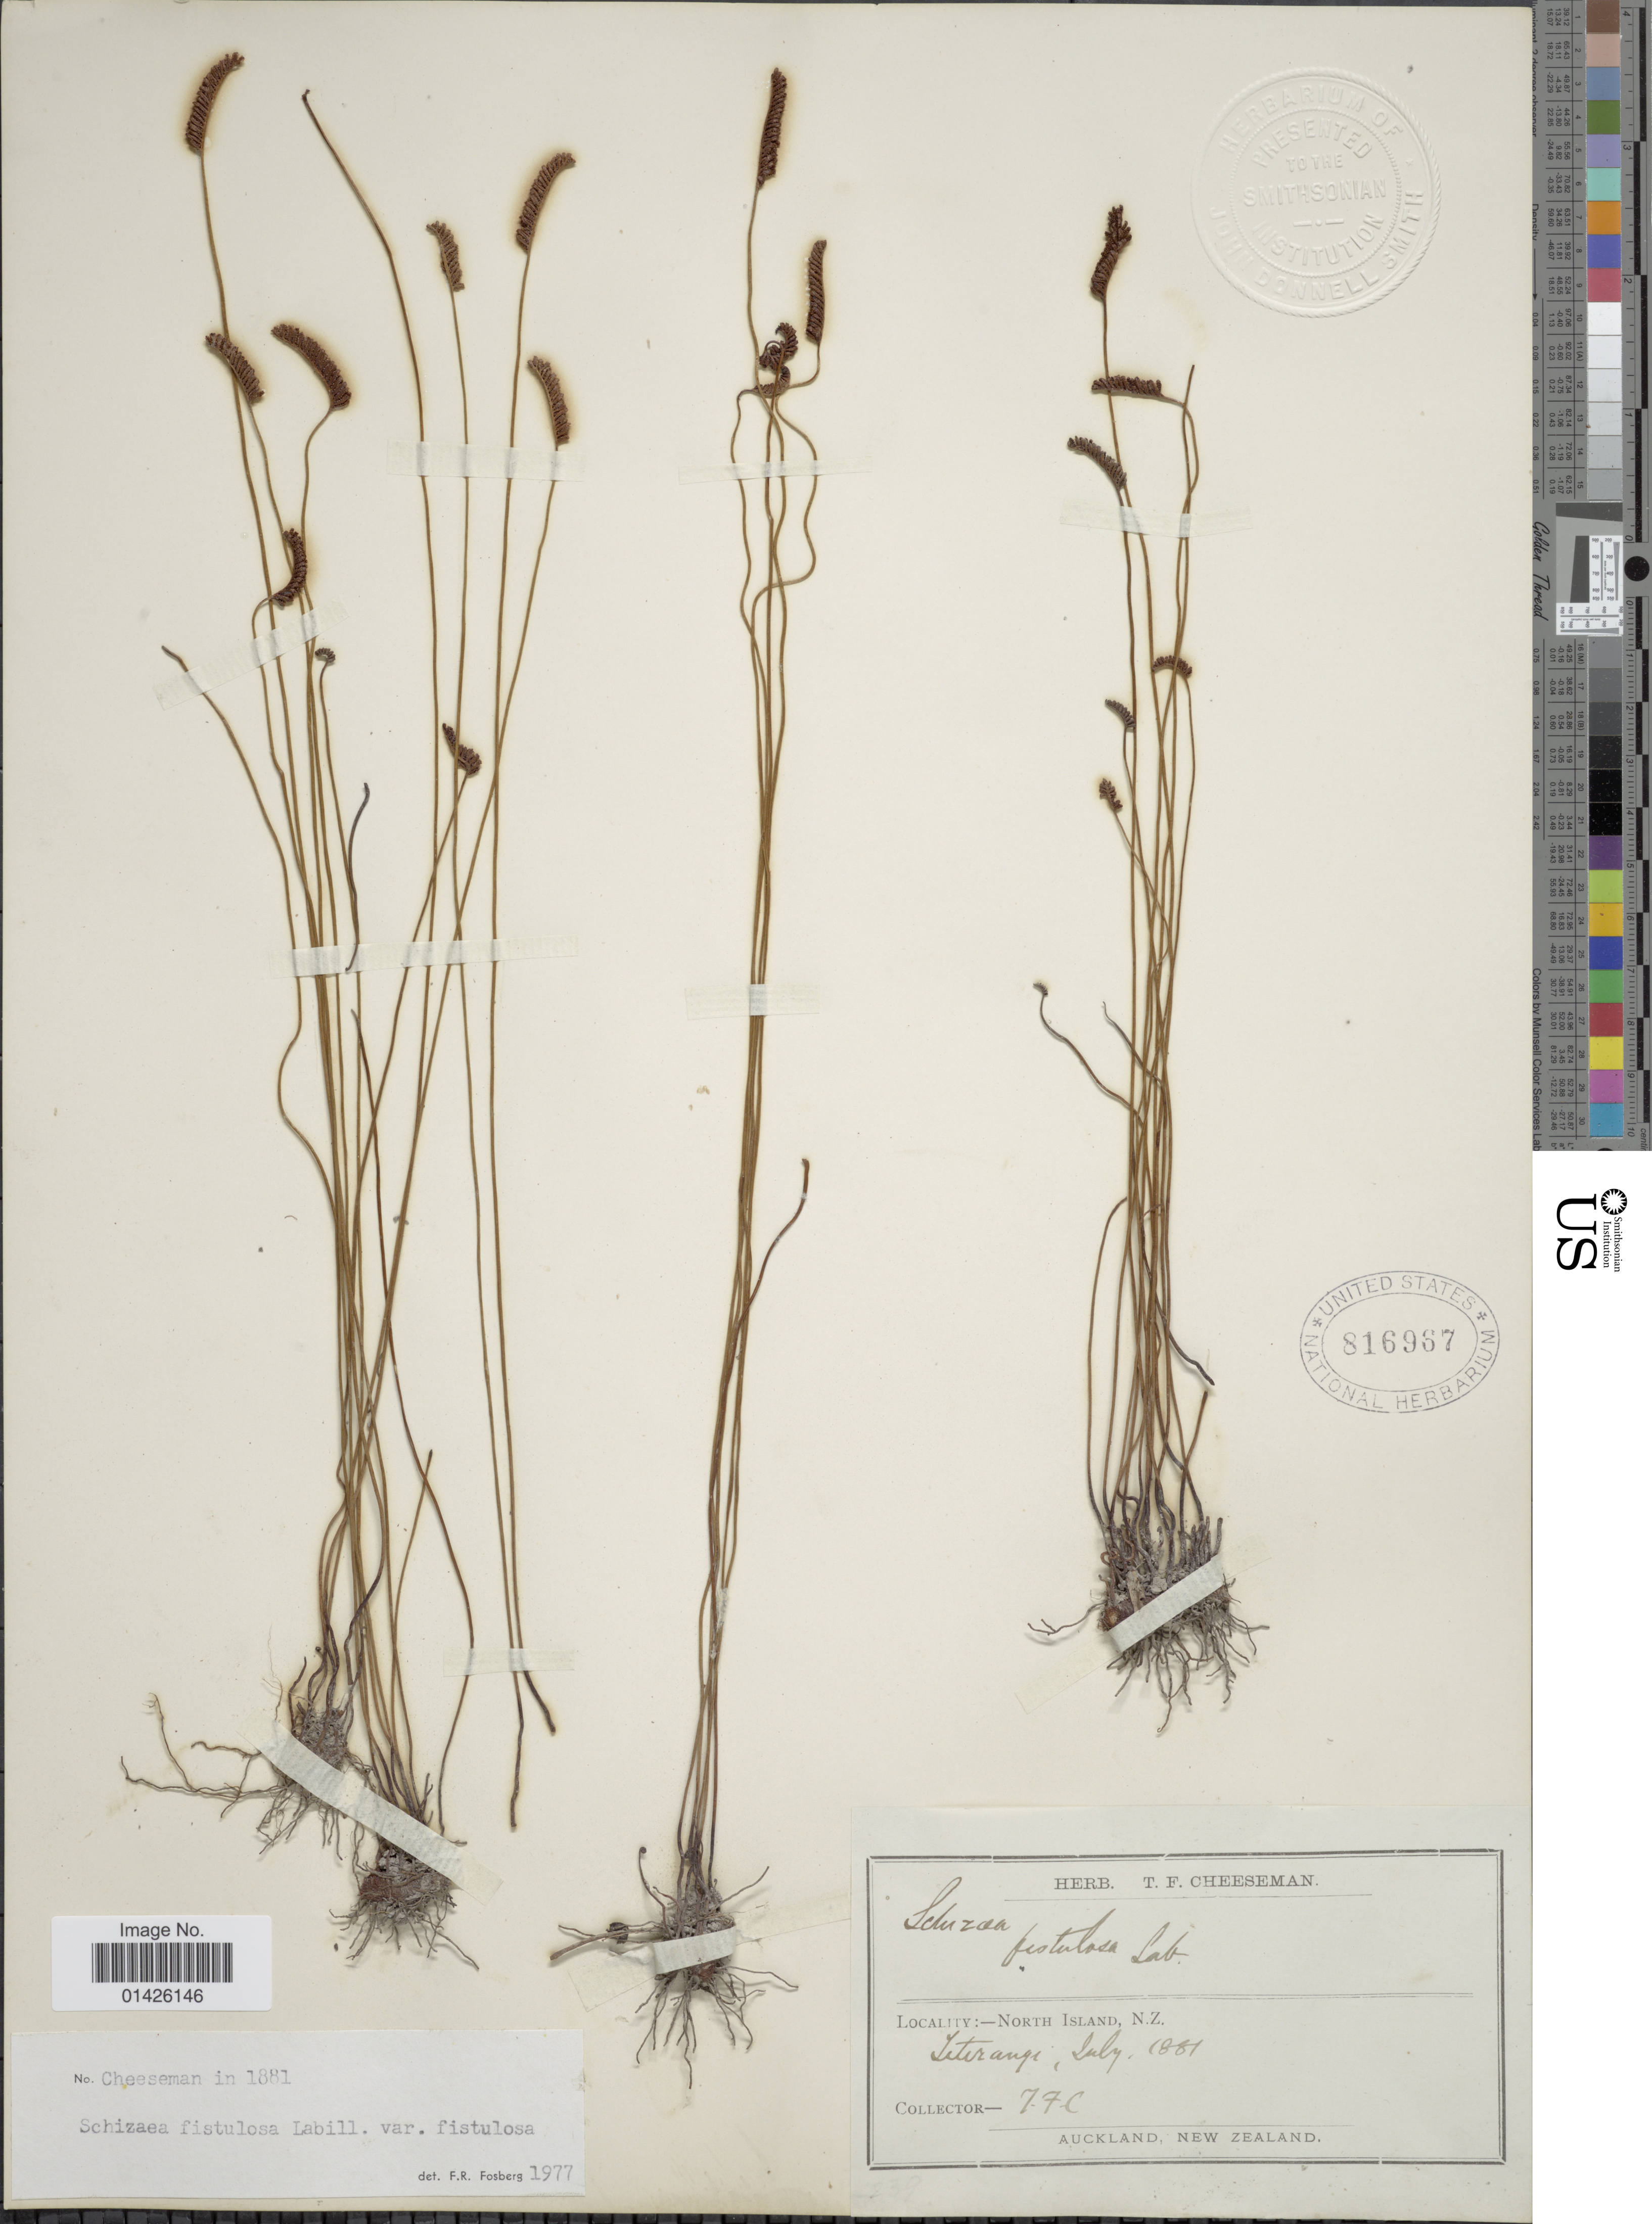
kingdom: Plantae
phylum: Tracheophyta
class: Polypodiopsida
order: Schizaeales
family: Schizaeaceae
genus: Schizaea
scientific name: Schizaea fistulosa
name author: Labill.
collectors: T. F. Cheeseman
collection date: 1881-07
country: New Zealand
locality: North Island, Titirangi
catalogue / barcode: US 816967